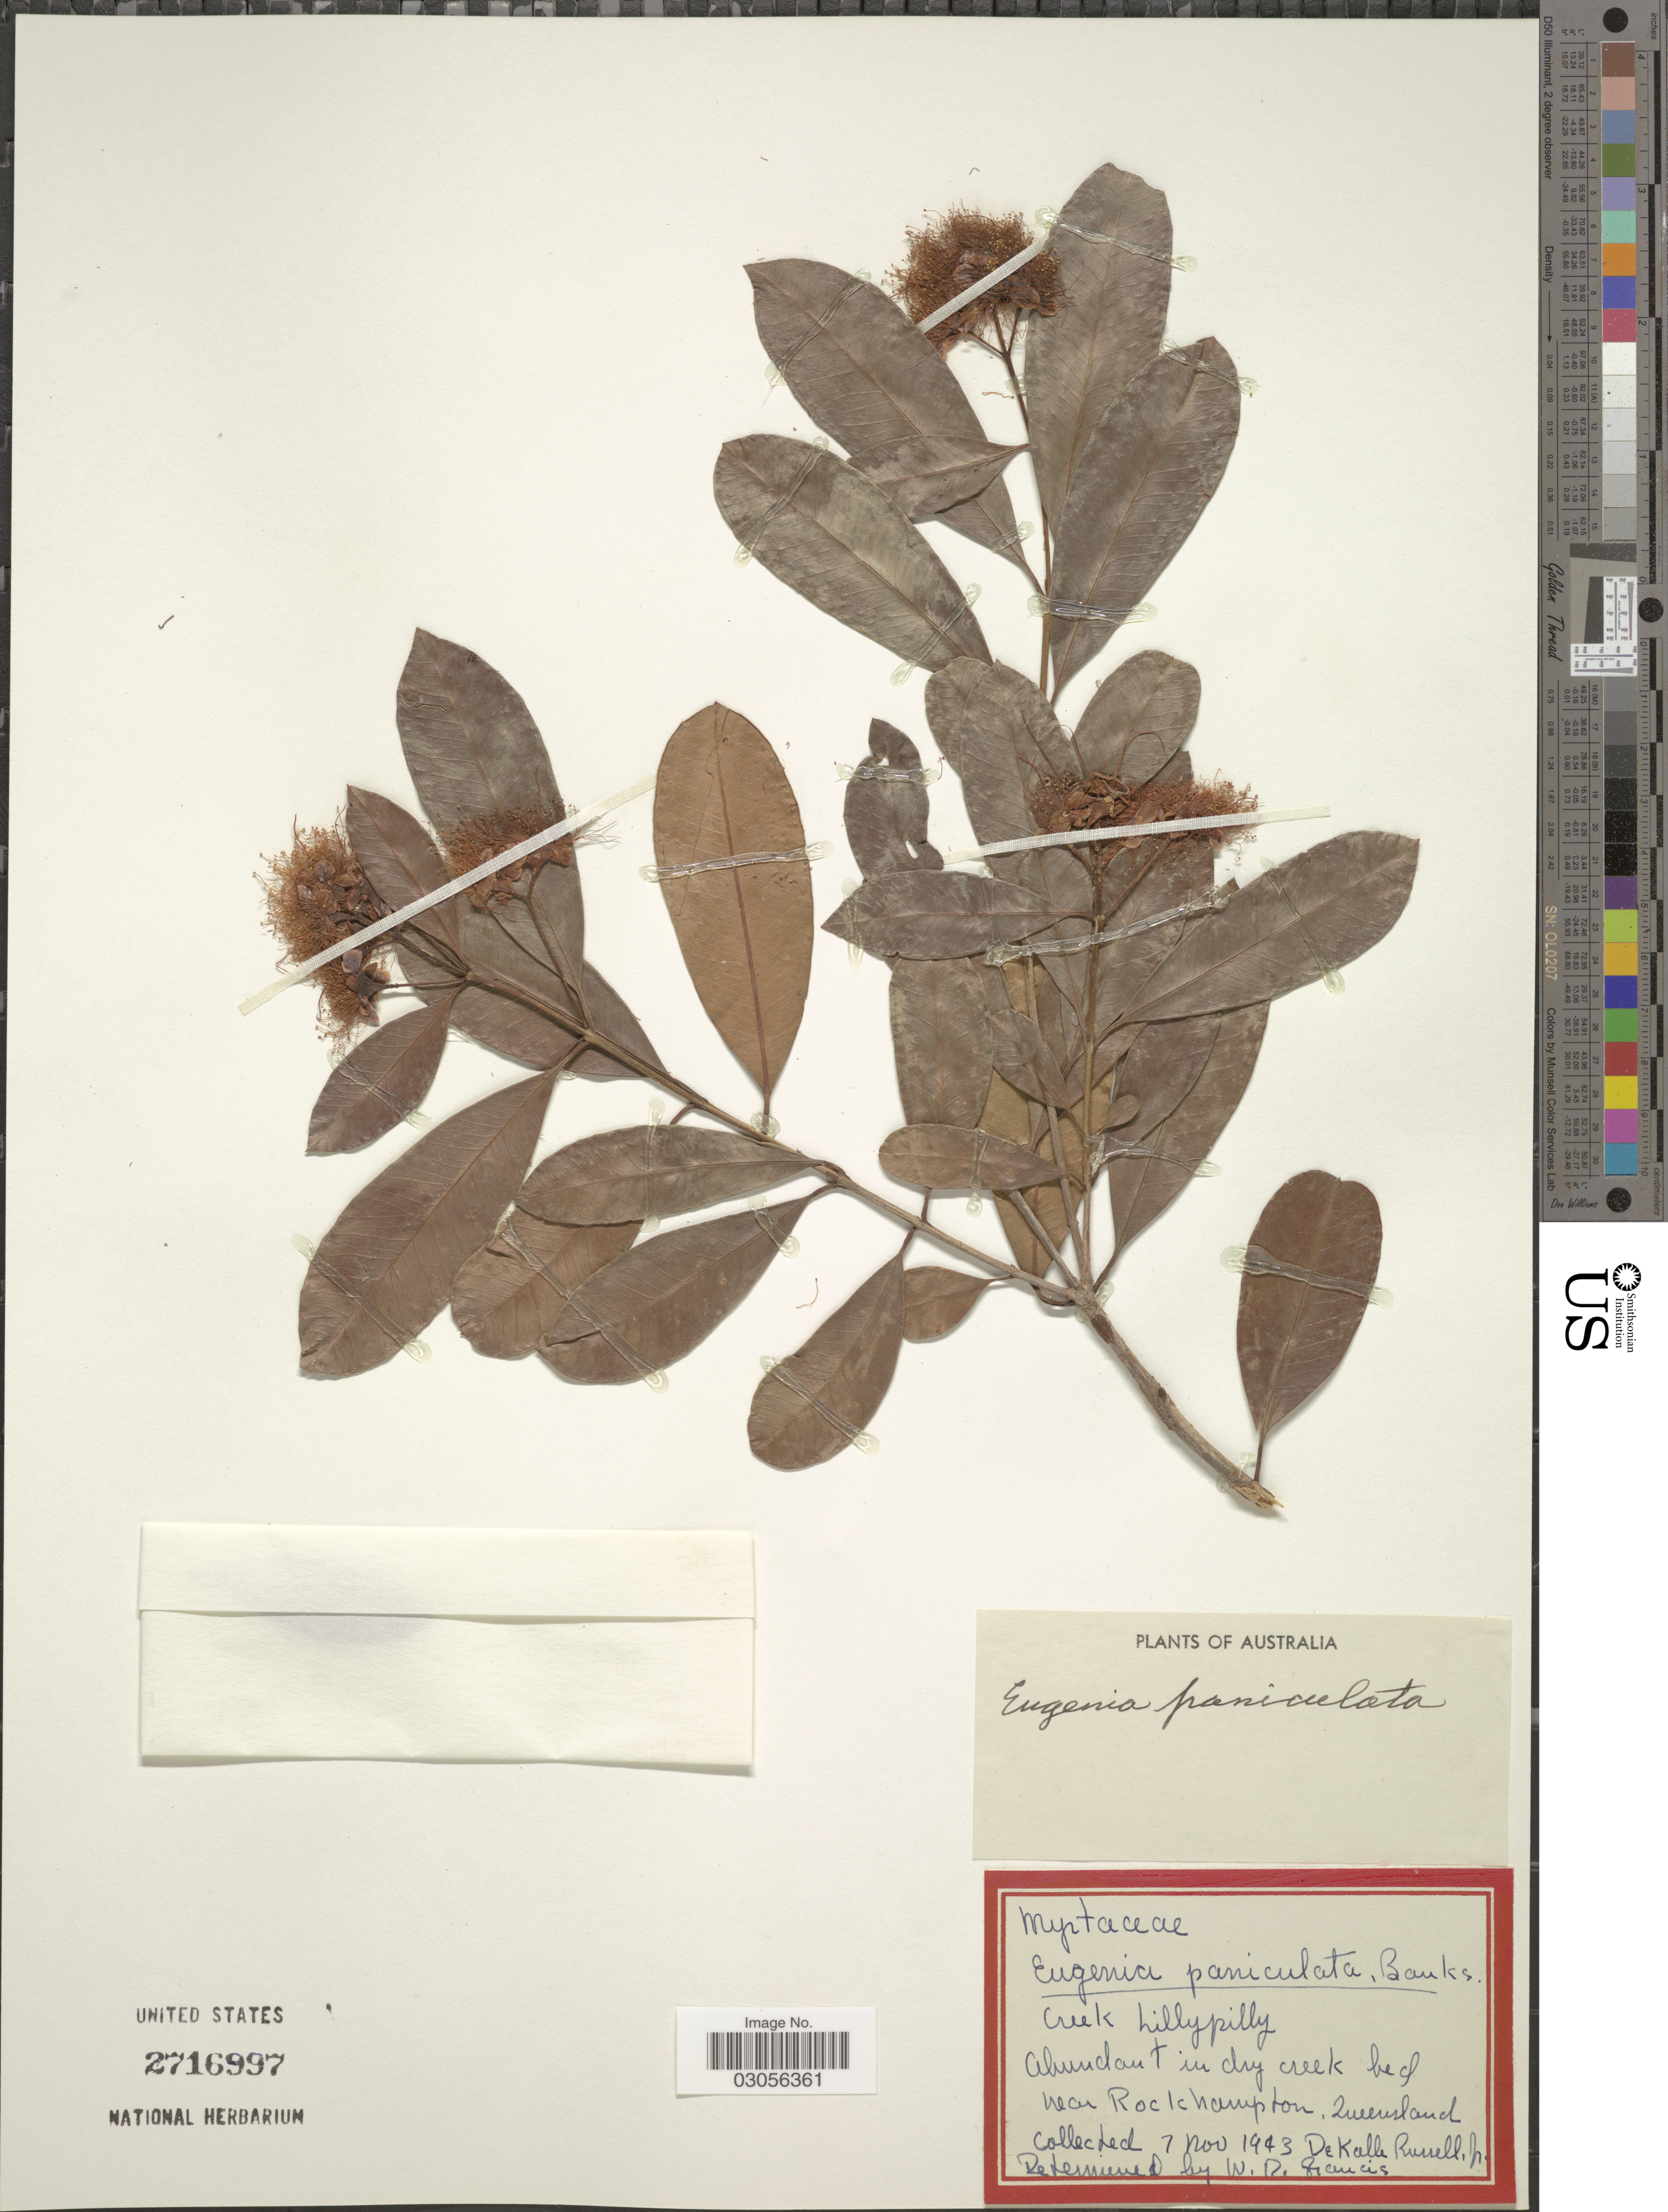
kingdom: Plantae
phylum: Tracheophyta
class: Magnoliopsida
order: Myrtales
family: Myrtaceae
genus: Syzygium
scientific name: Syzygium australe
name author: (J.C. Wendl. ex Link) B. Hyland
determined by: Strong, Mark T., (BOT), Smithsonian Institution - National Museum of Natural History (UNITED STATES)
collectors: D. K. Russell Jr.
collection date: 1943-11-07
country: Australia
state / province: Queensland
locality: Near Rockhampton, Queensland.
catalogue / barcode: US 2716997